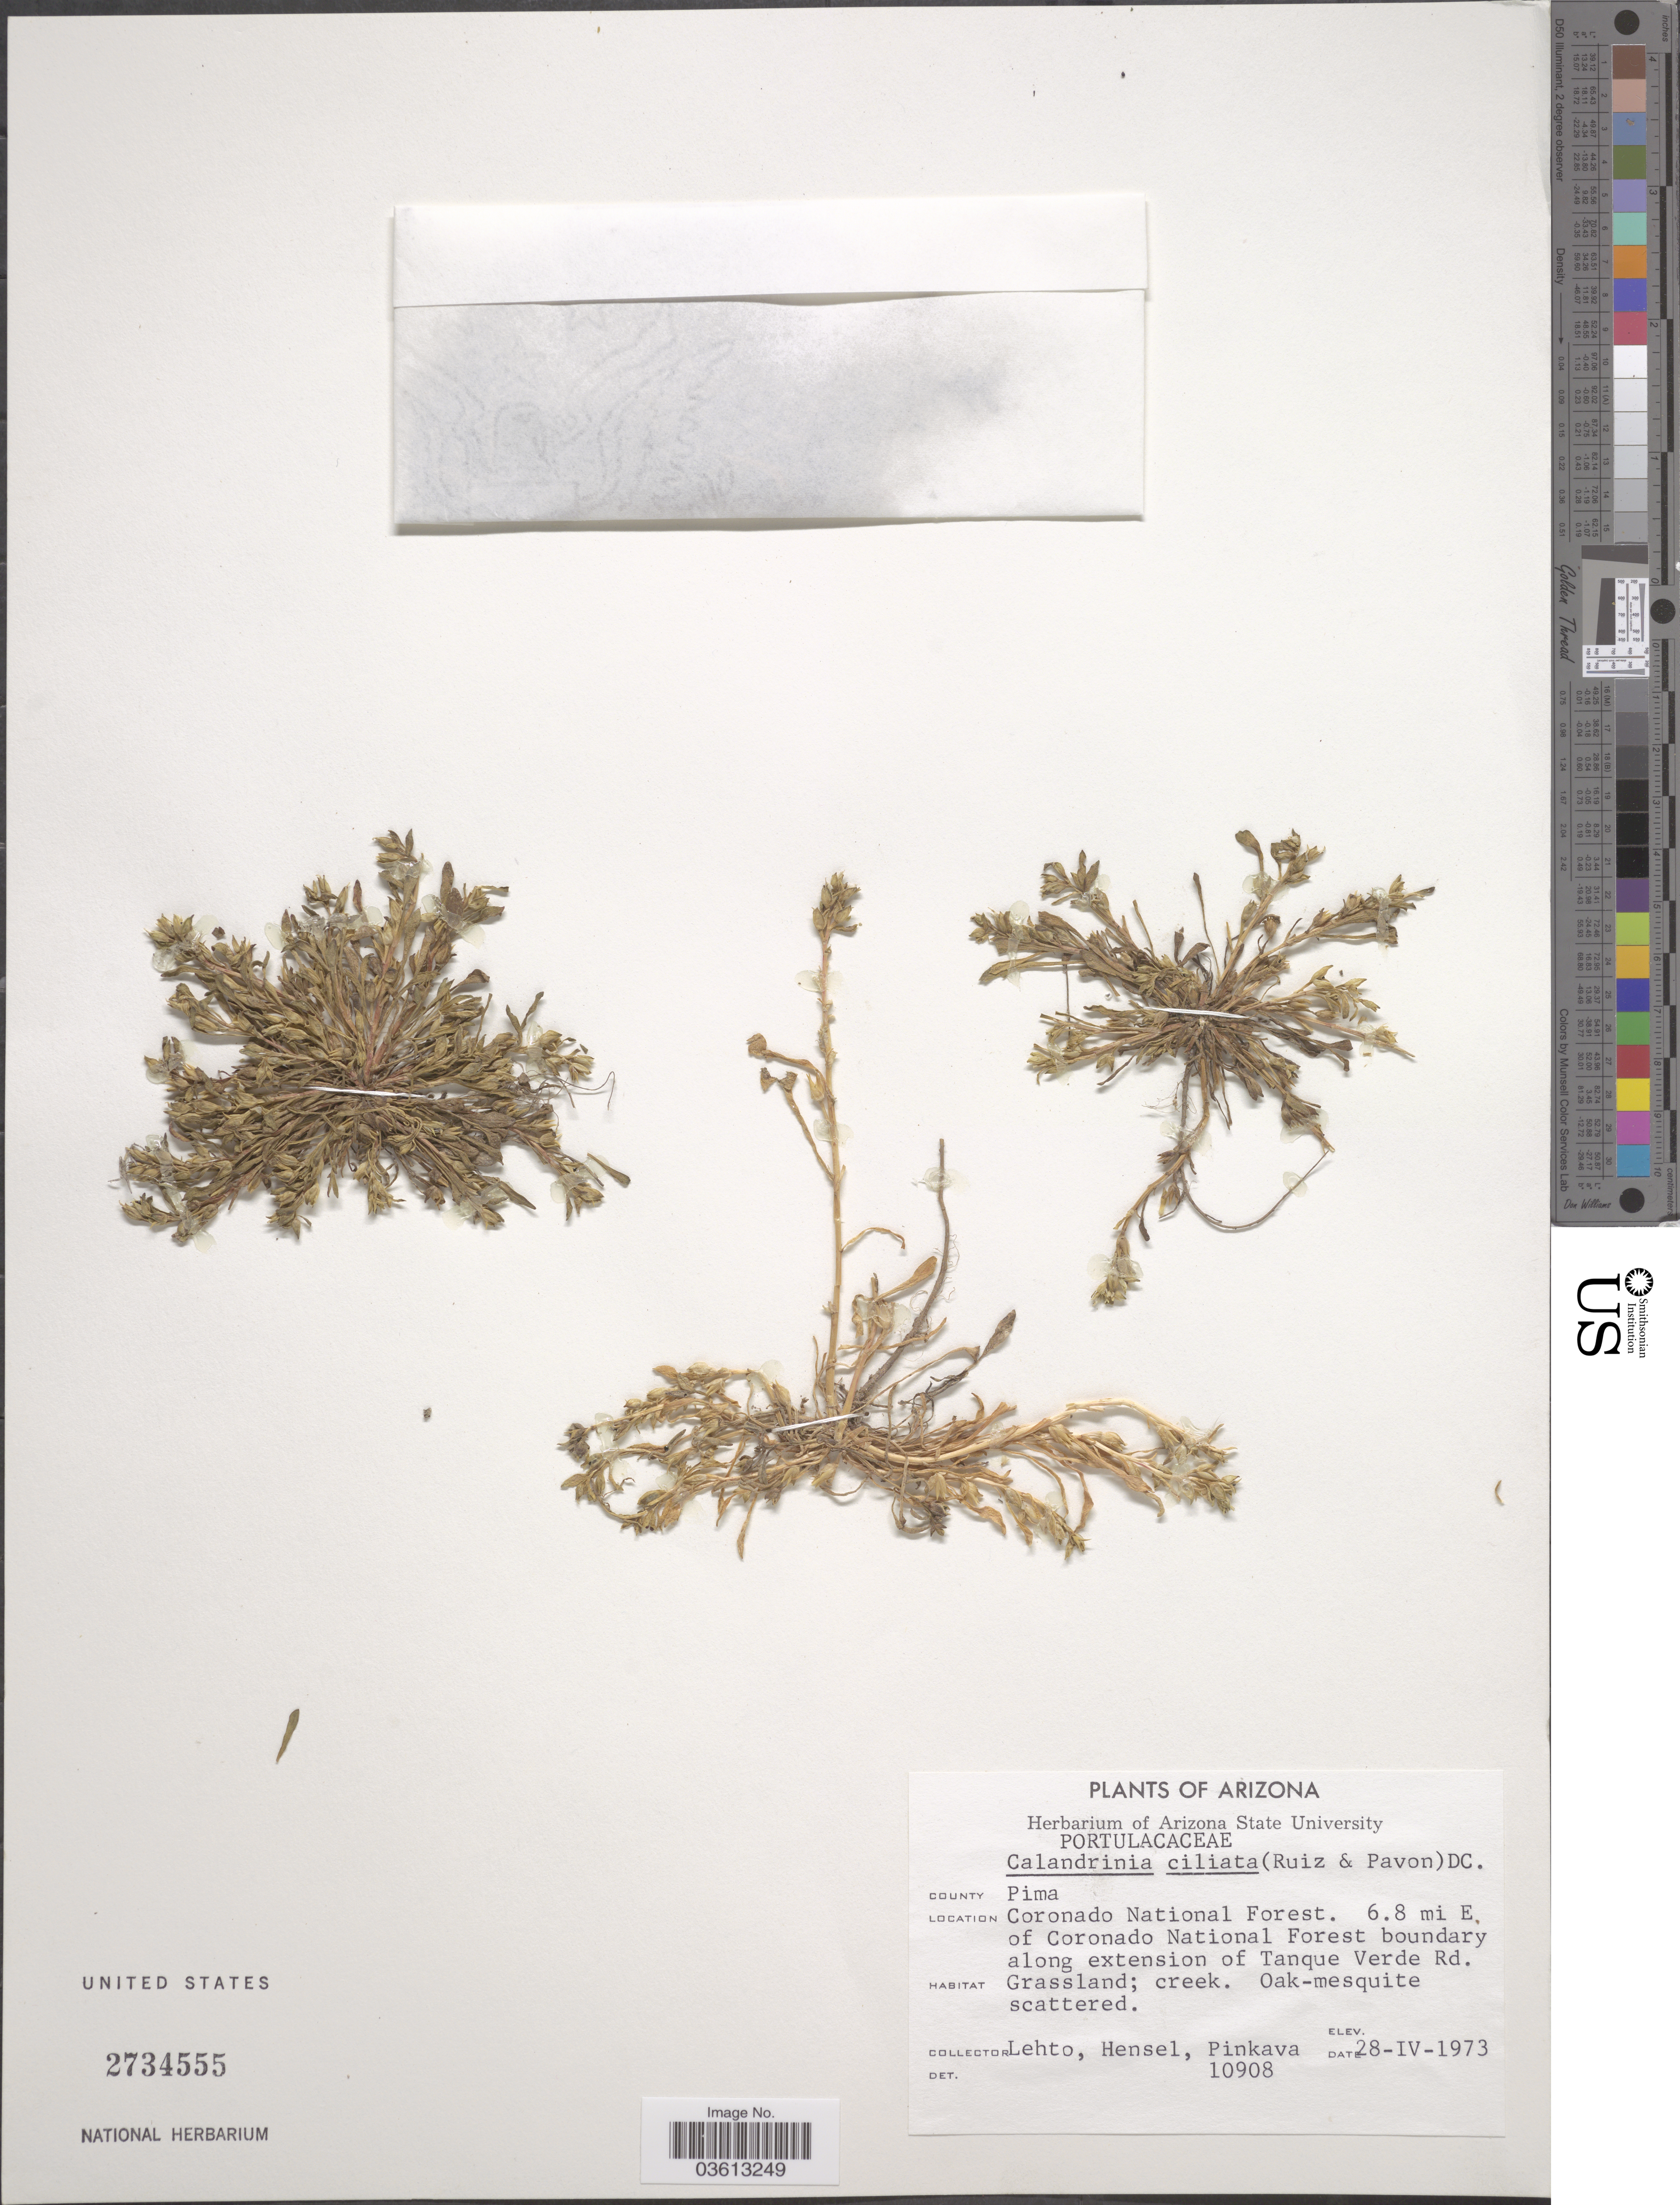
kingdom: Plantae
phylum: Tracheophyta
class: Magnoliopsida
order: Caryophyllales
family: Montiaceae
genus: Calandrinia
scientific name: Calandrinia ciliata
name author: (Ruiz & Pav.) DC.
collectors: -. Lehto, -. Hensel & -. Pinkava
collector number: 10908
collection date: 1973-04-28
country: United States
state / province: Arizona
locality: County Pima, Coronado National Forest. 6.8 mi E of Coronado National Forest boundary along extension of Tanque Verde Rd.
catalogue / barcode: US 2734555